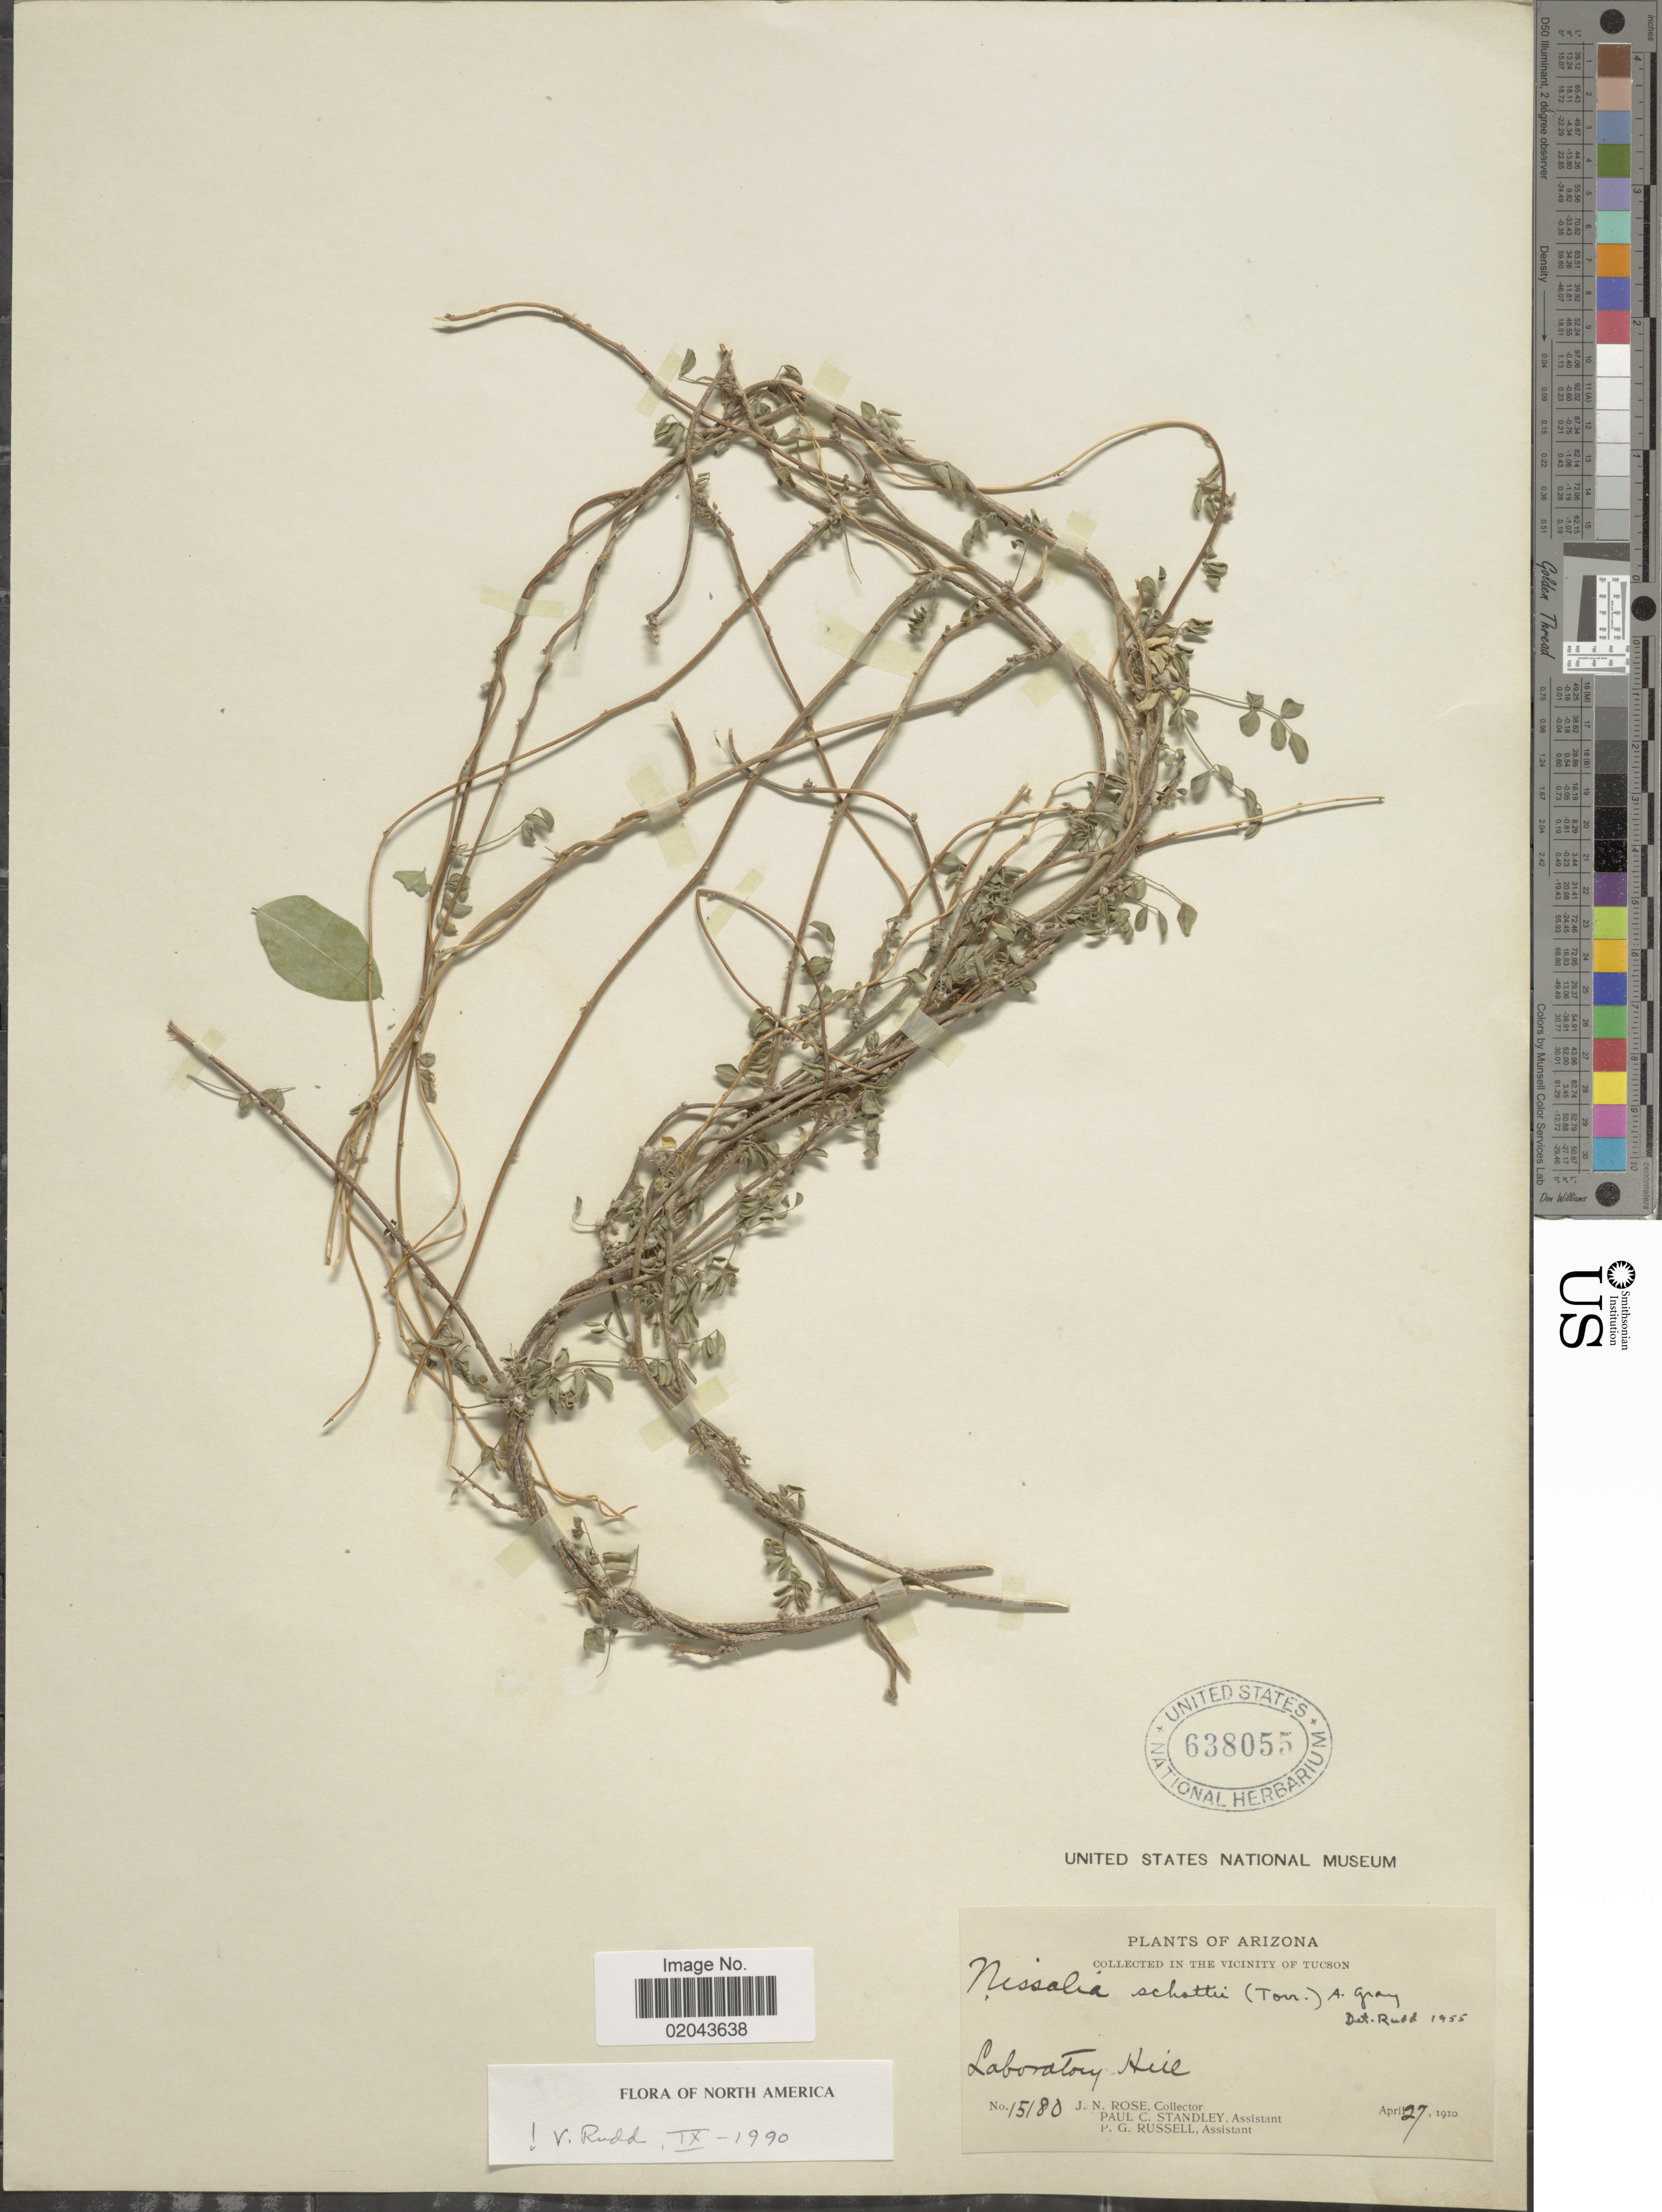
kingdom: Plantae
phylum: Tracheophyta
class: Magnoliopsida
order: Fabales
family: Fabaceae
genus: Nissolia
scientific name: Nissolia schottii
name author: A. Gray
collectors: J. N. Rose, P. C. Standley & P. G. Russell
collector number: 15180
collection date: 1910-04-27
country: United States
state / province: Arizona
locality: In the vicinity of Tucson, Laboratory Hill.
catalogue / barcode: US 638055